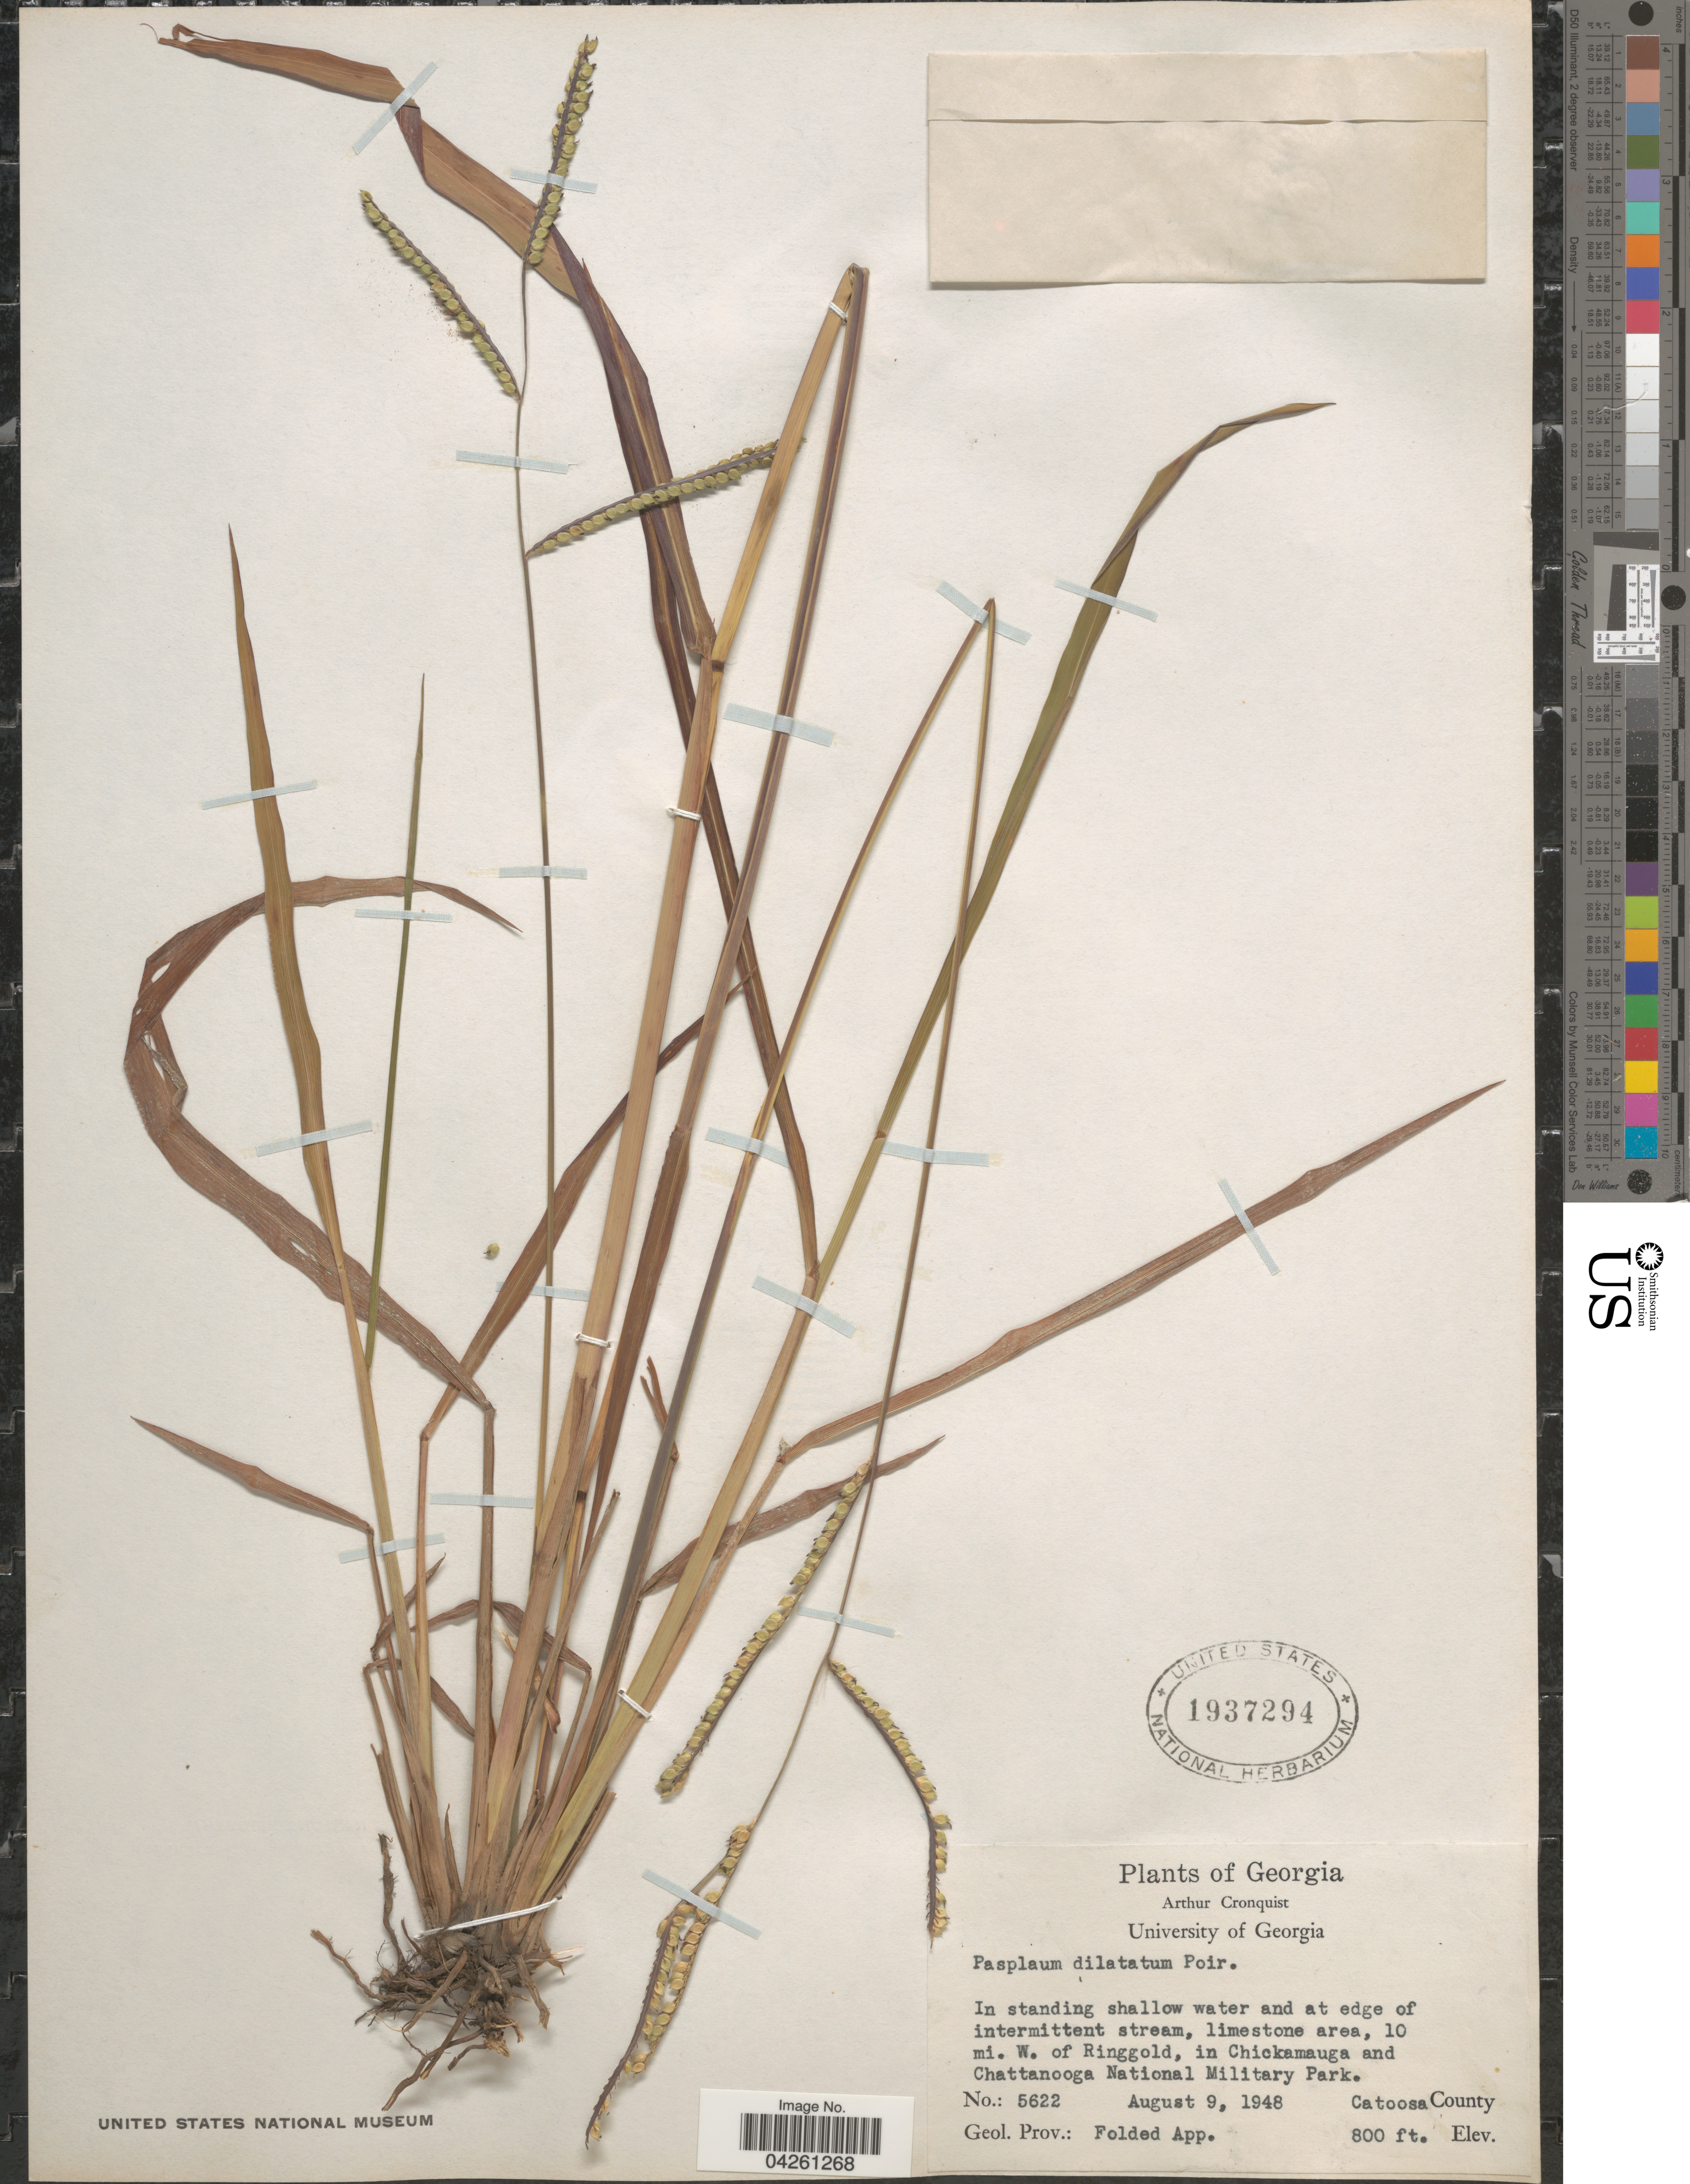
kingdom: Plantae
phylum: Tracheophyta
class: Liliopsida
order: Poales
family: Poaceae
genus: Paspalum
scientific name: Paspalum dilatatum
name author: Poir.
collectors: A. J. Cronquist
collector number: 5622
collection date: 1948-08-09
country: United States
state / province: Georgia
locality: In standing shallow water and at edge of intermittent stream, limestone area, 10 mi. W. of Ringgold, in Chickamauga and Chattanooga National Military Park. Catoosa County. Geol. Prov.: Folded App.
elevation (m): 244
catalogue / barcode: US 1937294